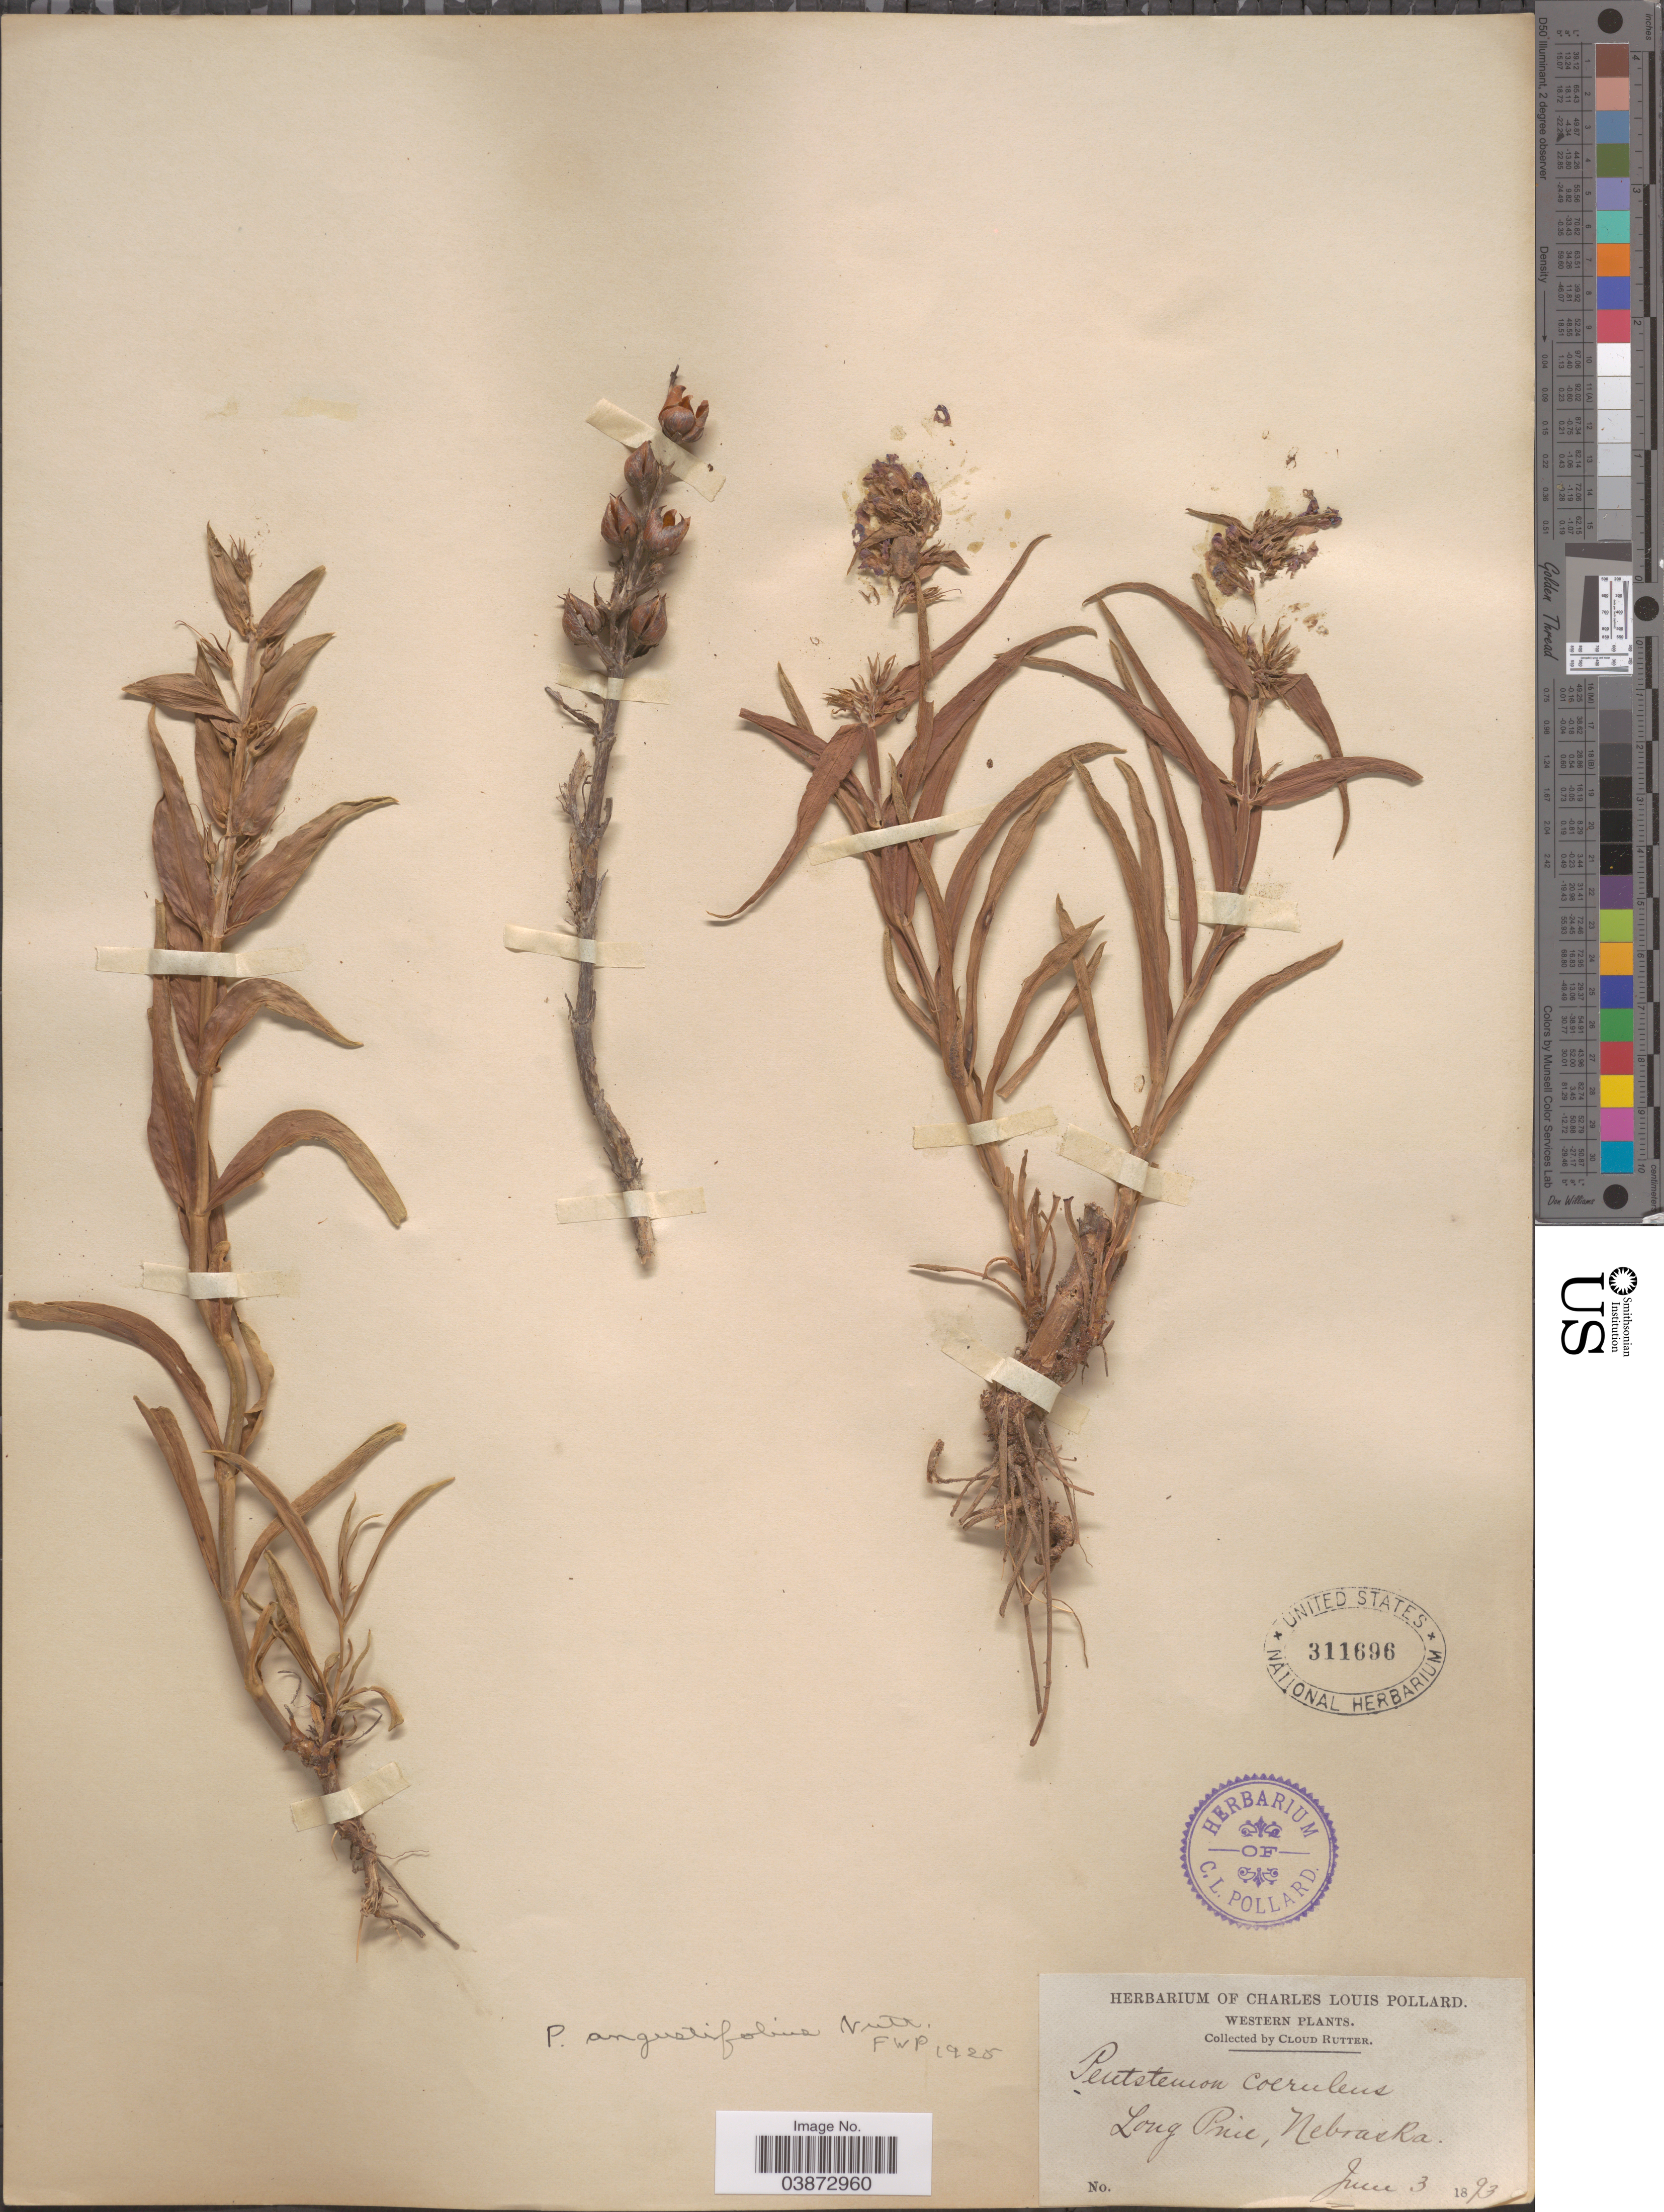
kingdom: Plantae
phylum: Tracheophyta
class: Magnoliopsida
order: Lamiales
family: Plantaginaceae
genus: Penstemon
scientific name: Penstemon angustifolius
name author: Nutt. ex Pursh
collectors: C. Rutter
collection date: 1893-06-03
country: United States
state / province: Nebraska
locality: Western. Long Pine.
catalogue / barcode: US 311696